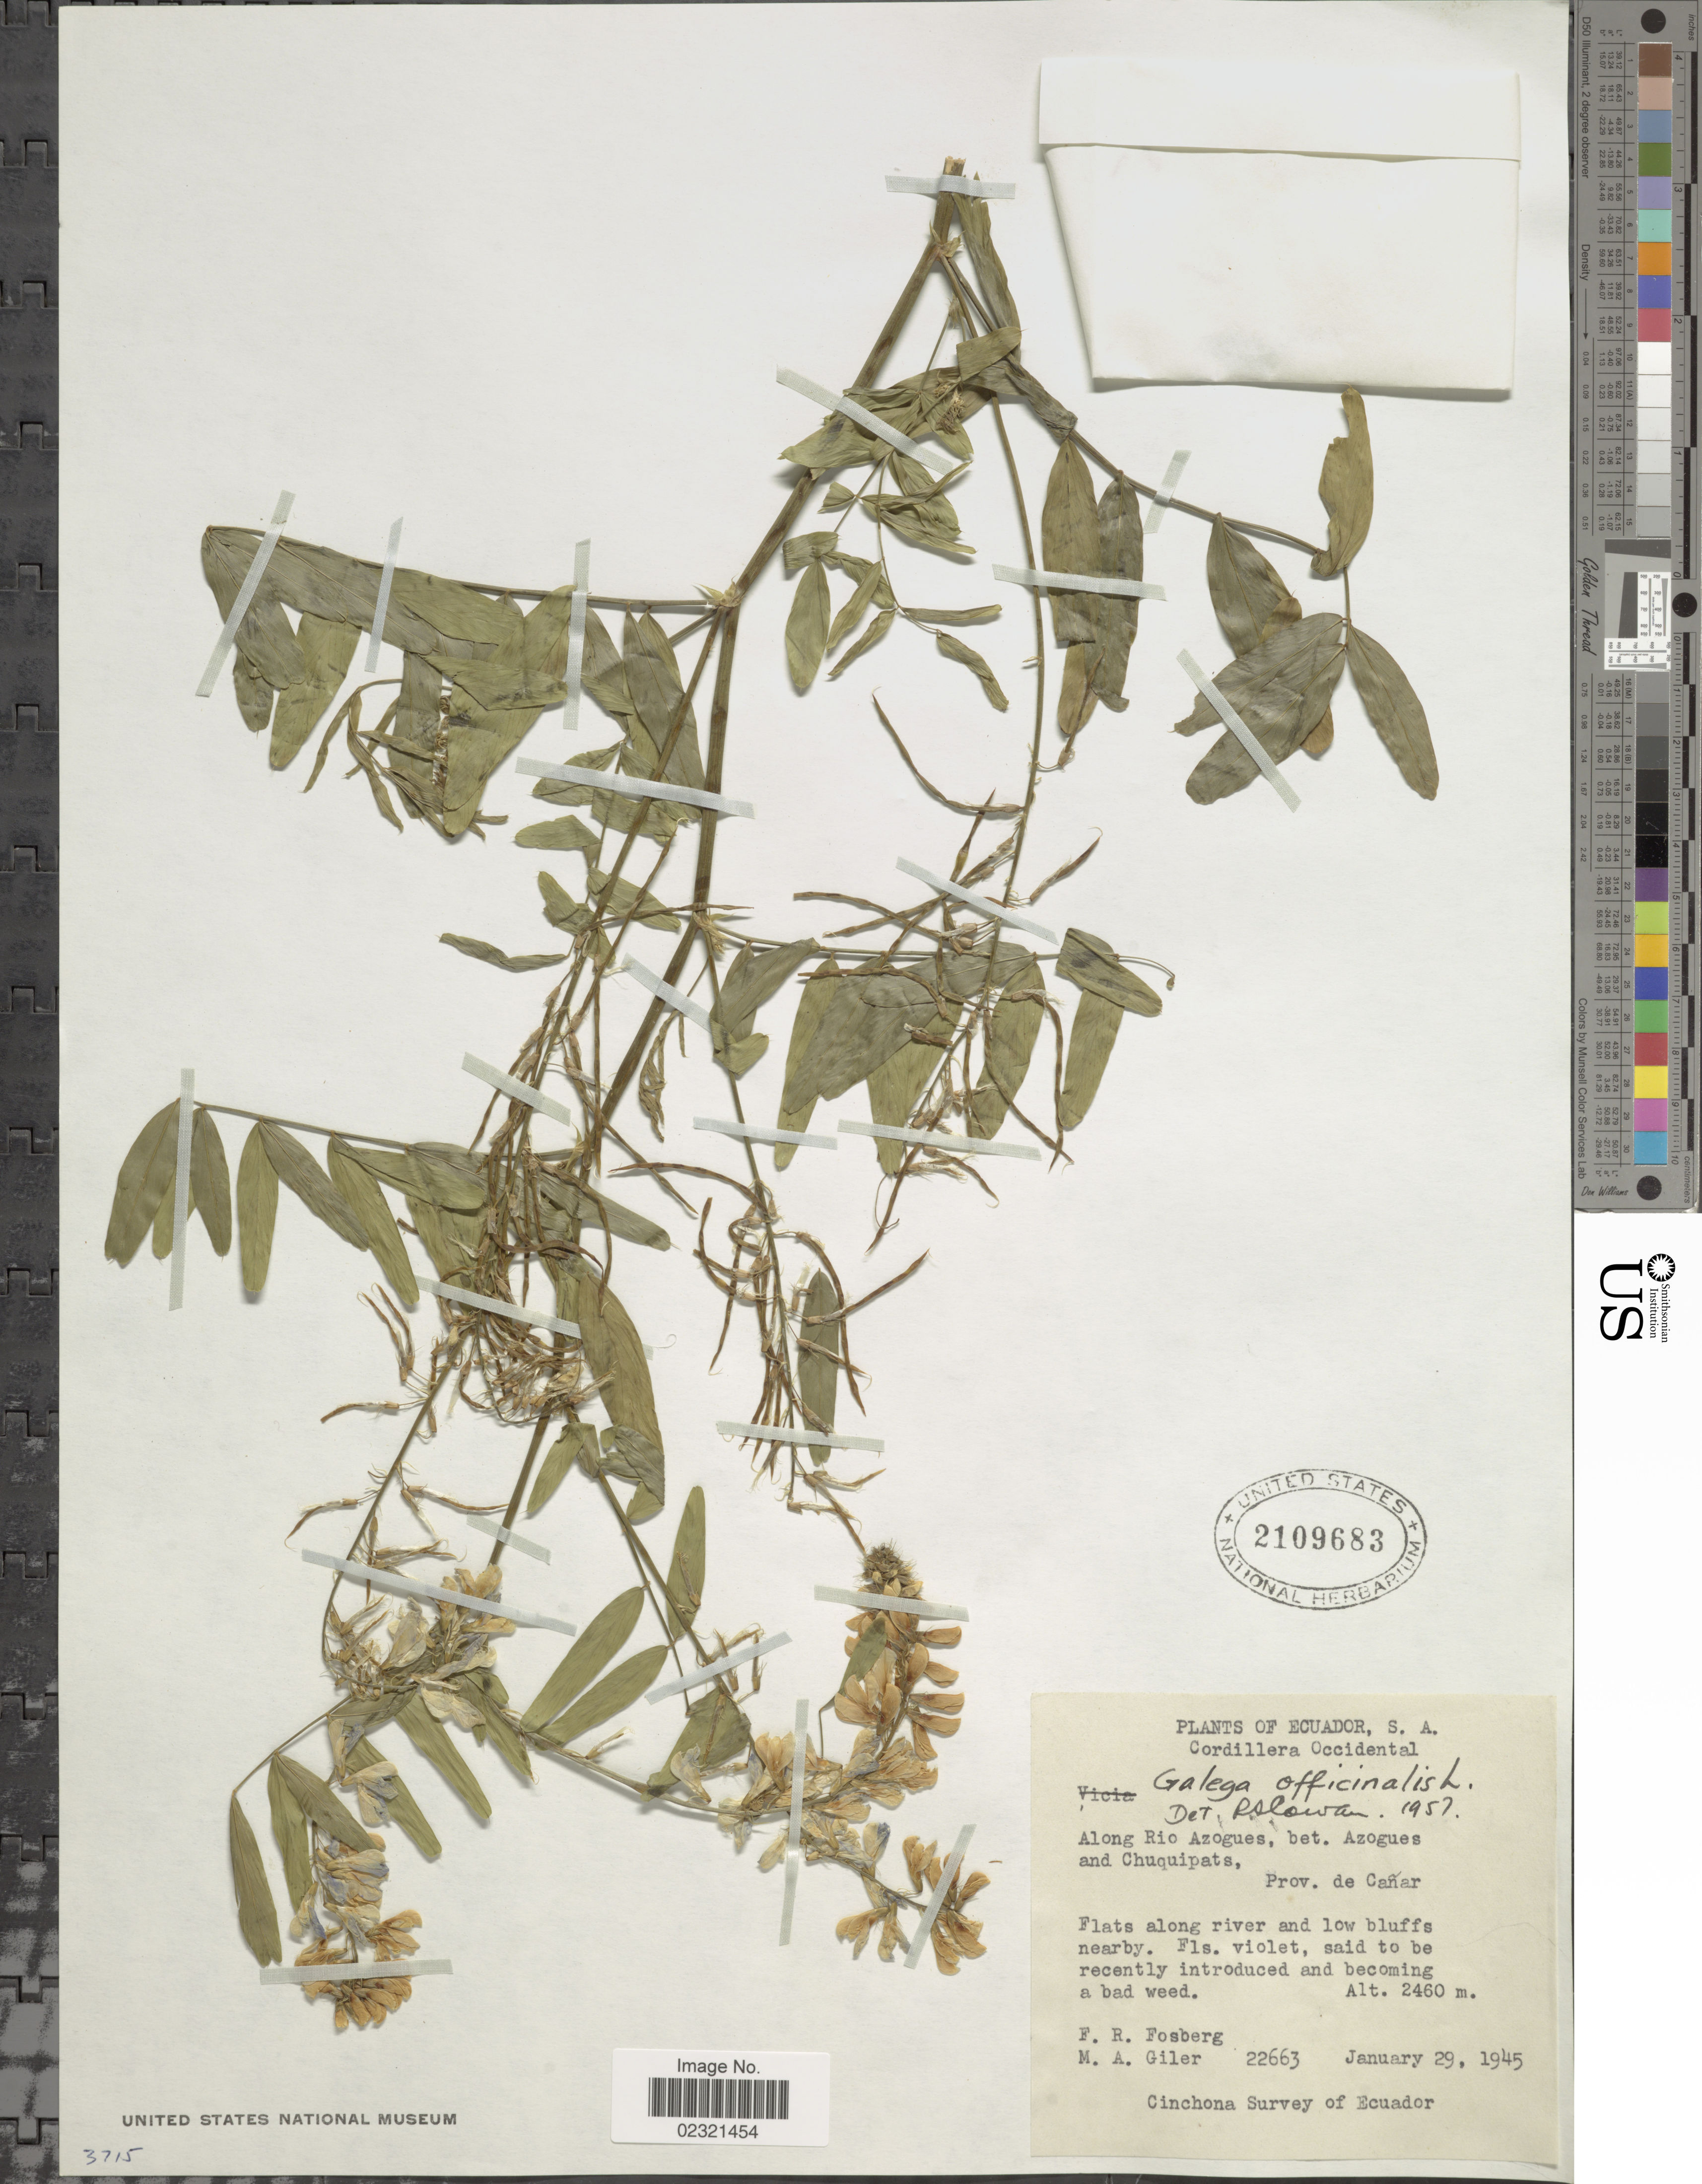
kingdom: Plantae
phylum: Tracheophyta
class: Magnoliopsida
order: Fabales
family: Fabaceae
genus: Galega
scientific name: Galega officinalis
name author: L.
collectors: F. R. Fosberg & M. Giler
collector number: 22663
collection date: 1945-01-29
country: Ecuador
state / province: Cañar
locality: Cordillera Occidental. Along Rio Azogues, bet. Azogues and Chuquipats, Prov. de Canar.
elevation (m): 2460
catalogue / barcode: US 2109683